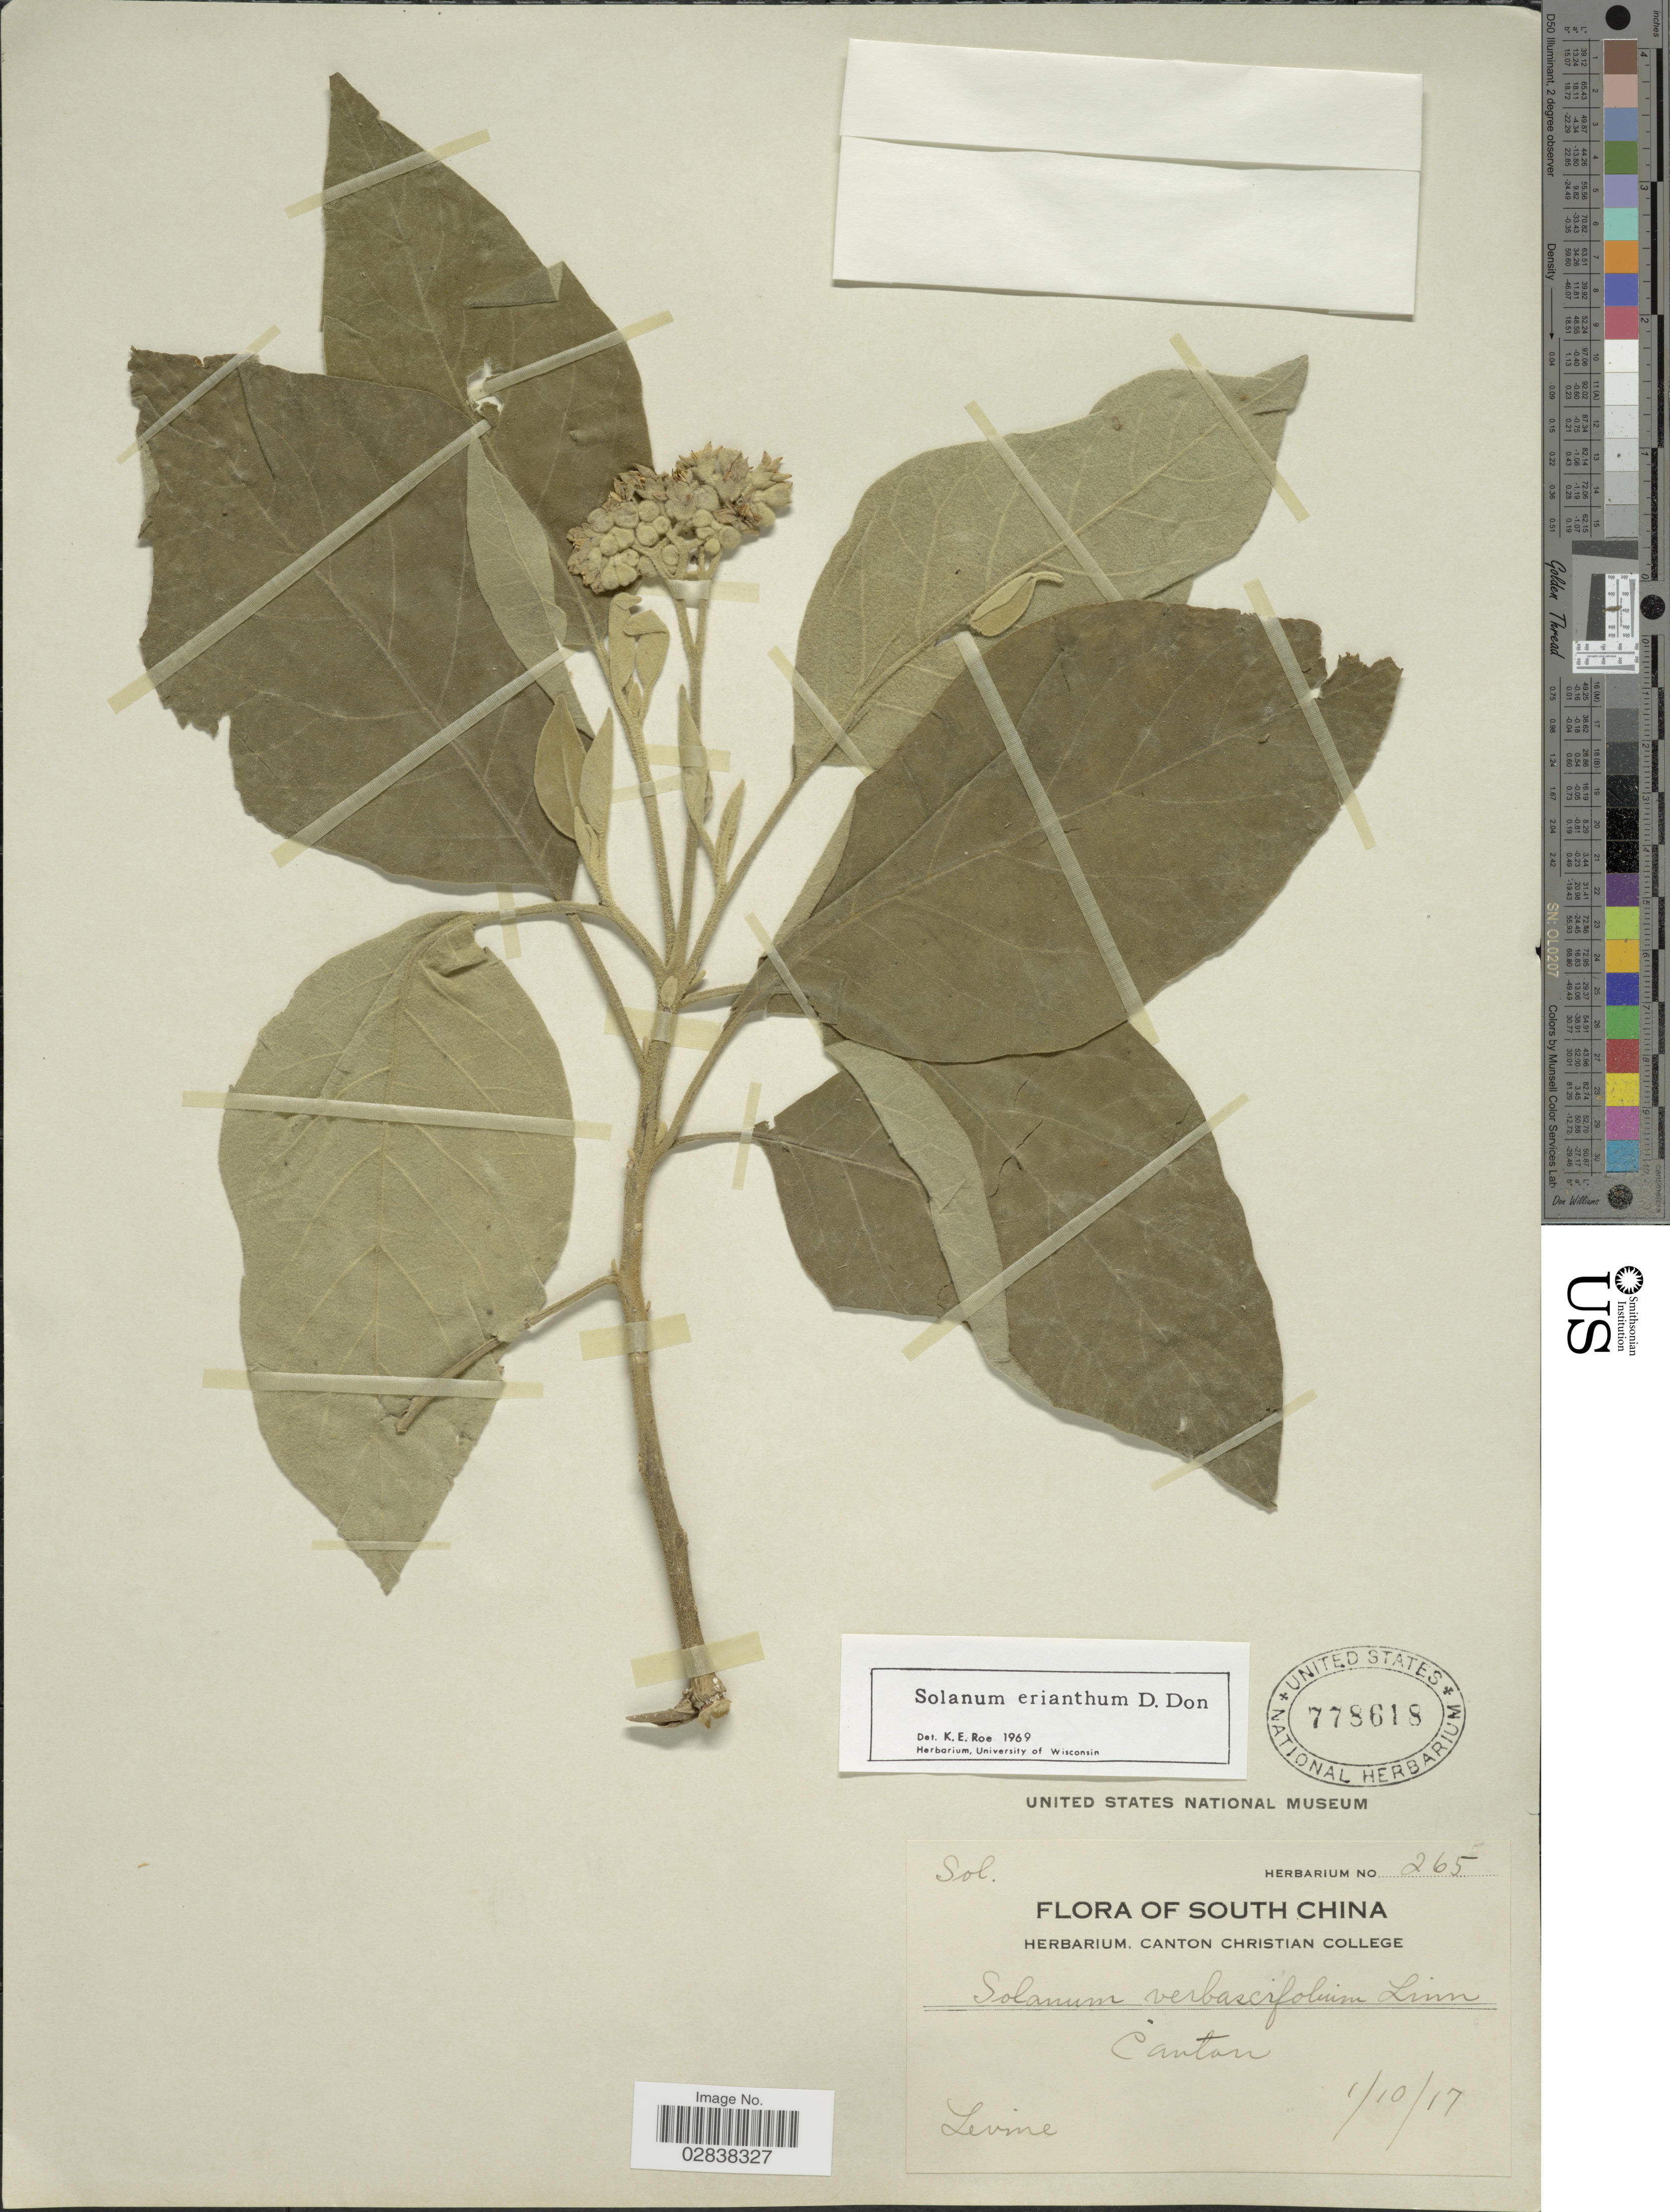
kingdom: Plantae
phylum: Tracheophyta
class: Magnoliopsida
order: Solanales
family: Solanaceae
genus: Solanum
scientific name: Solanum erianthum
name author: D. Don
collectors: -. Levine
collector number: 265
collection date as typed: Transcribed d/m/y: 1/10/17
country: China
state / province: Guangdong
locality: South China, Canton.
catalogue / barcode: US 778618